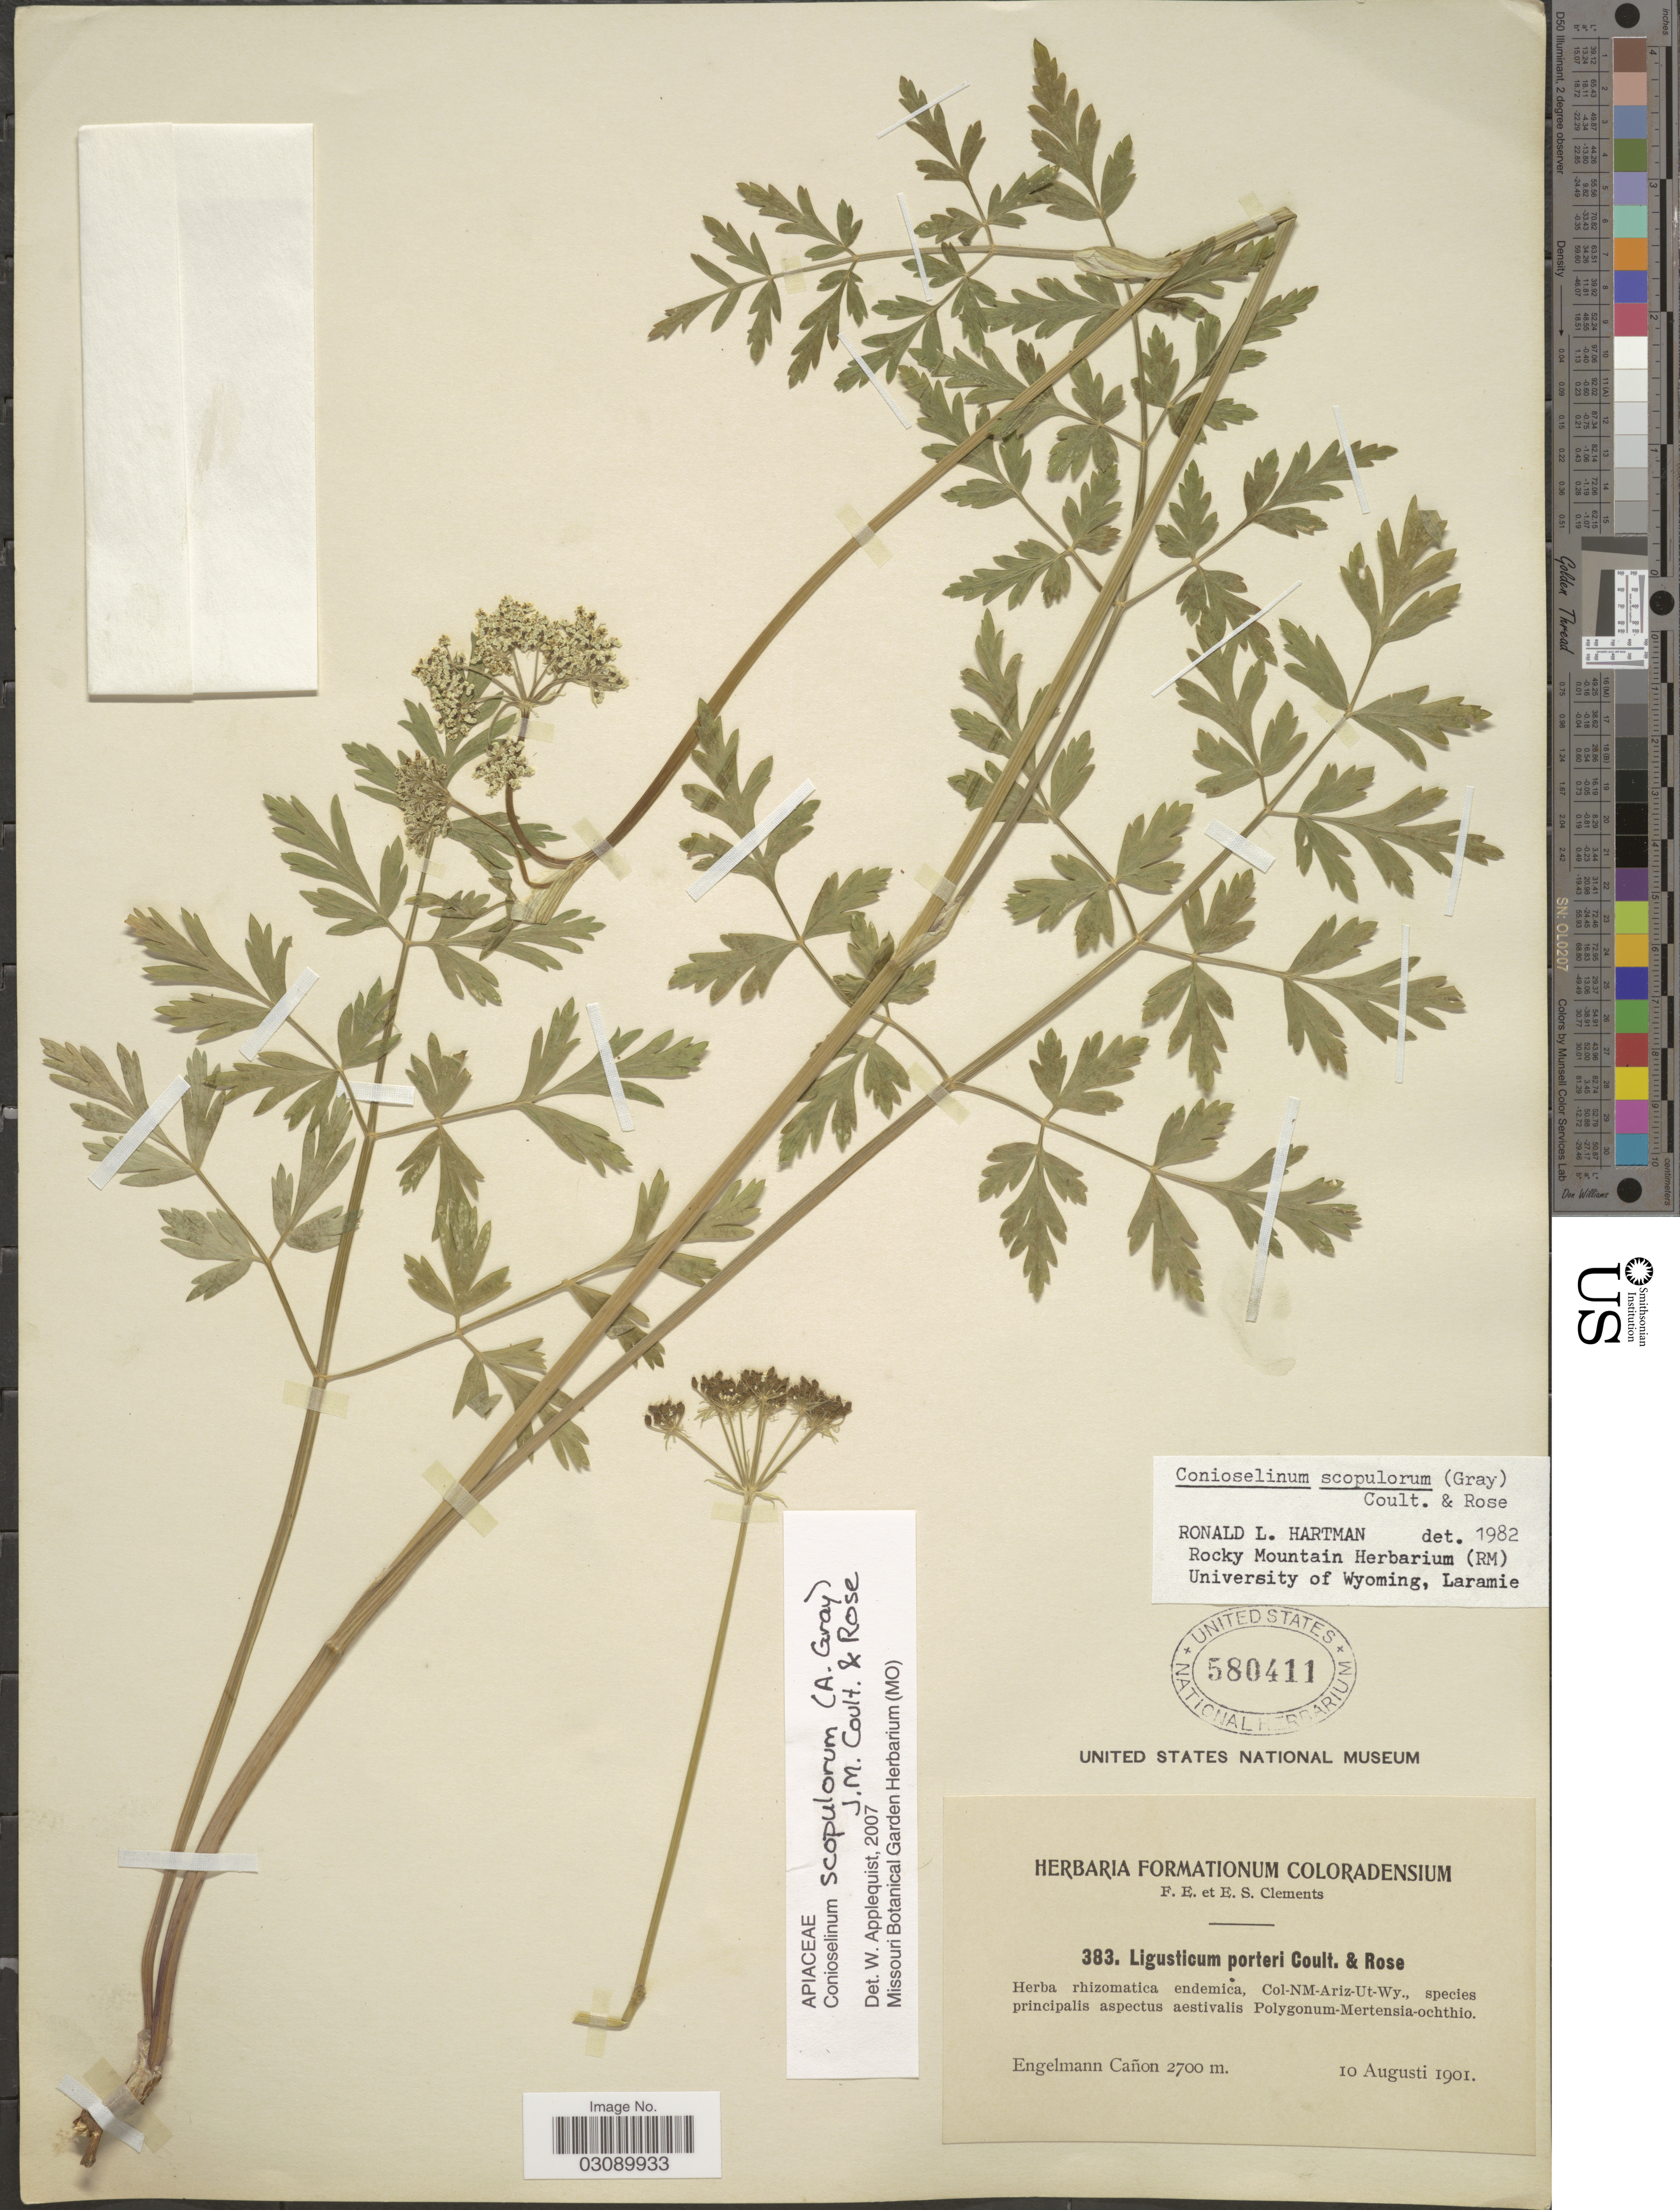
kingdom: Plantae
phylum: Tracheophyta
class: Magnoliopsida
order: Apiales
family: Apiaceae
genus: Conioselinum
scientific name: Conioselinum scopulorum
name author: (A. Gray) J.M. Coult. & Rose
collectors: F. E. Clements & E. S. Clements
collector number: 383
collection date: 1901-08-10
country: United States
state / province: Colorado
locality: Engelmann Cañon.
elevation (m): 2700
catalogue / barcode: US 580411